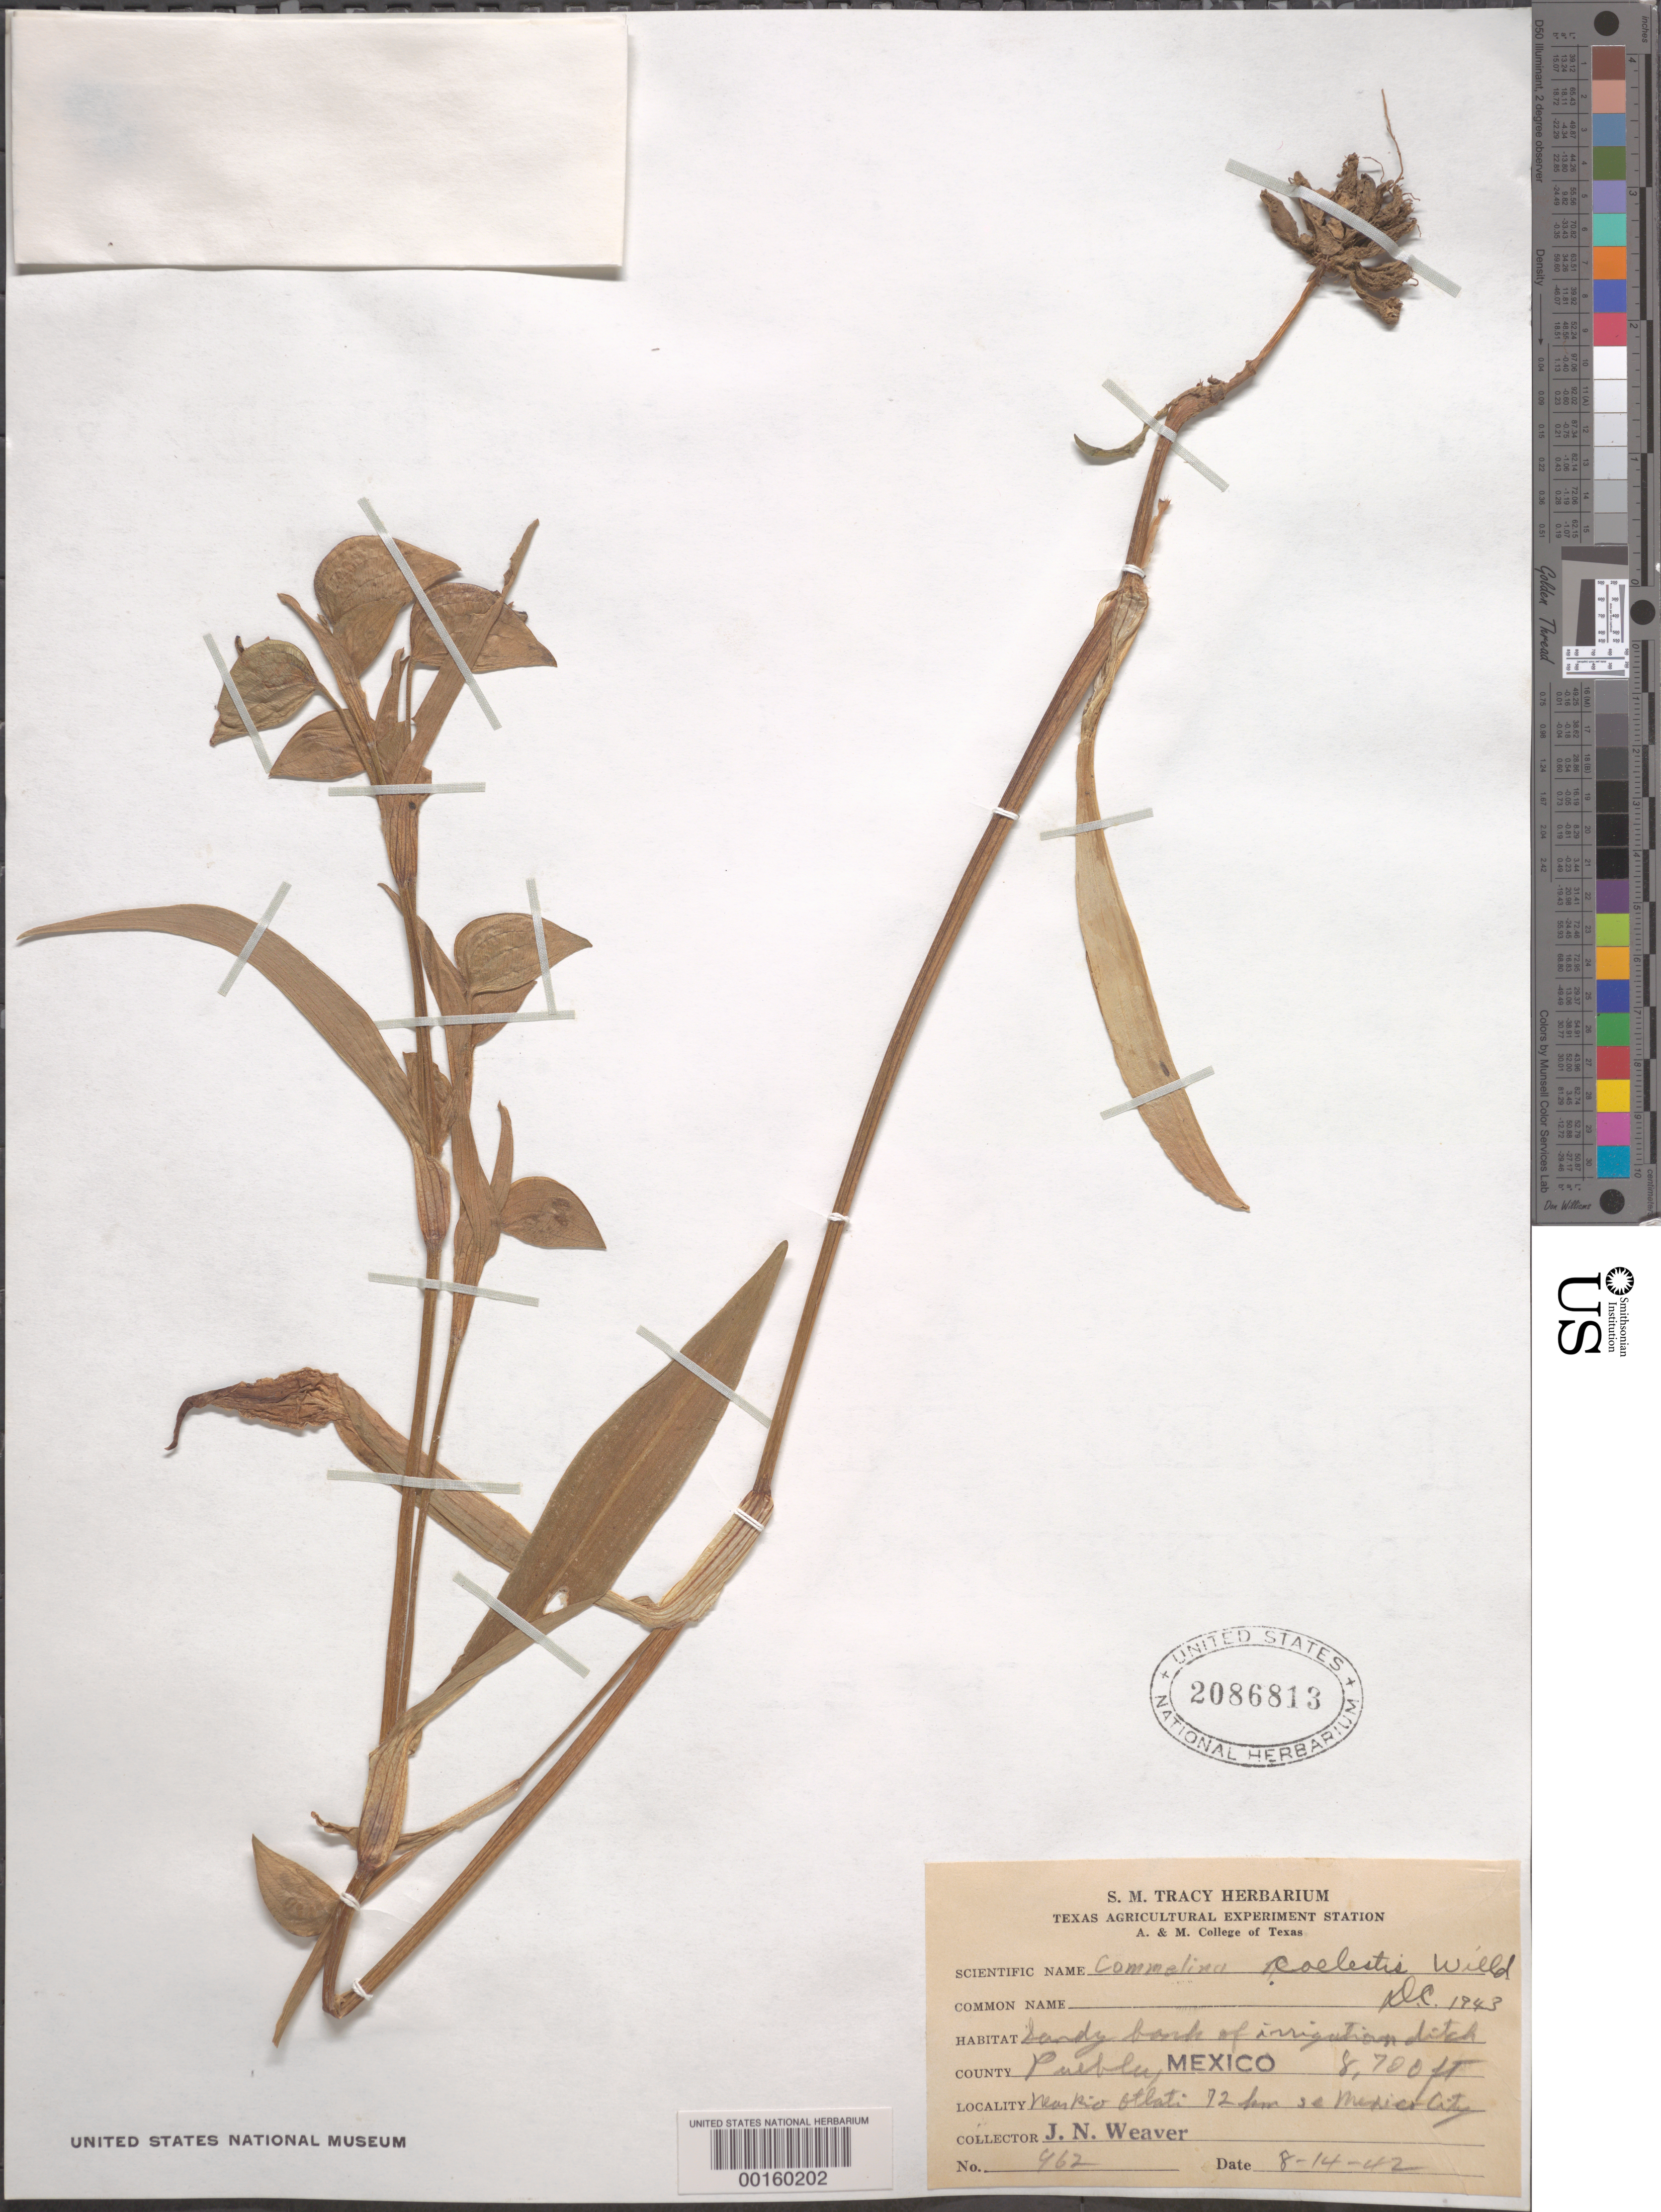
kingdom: Plantae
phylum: Tracheophyta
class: Liliopsida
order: Commelinales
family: Commelinaceae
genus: Commelina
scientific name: Commelina coelestis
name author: Willd.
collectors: J. N. Weaver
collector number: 462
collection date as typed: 14 Aug 1942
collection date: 1942-08-14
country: Mexico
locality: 72 km. SE of Mexico City, near Rio Otlati.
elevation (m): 2654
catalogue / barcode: US 2086813